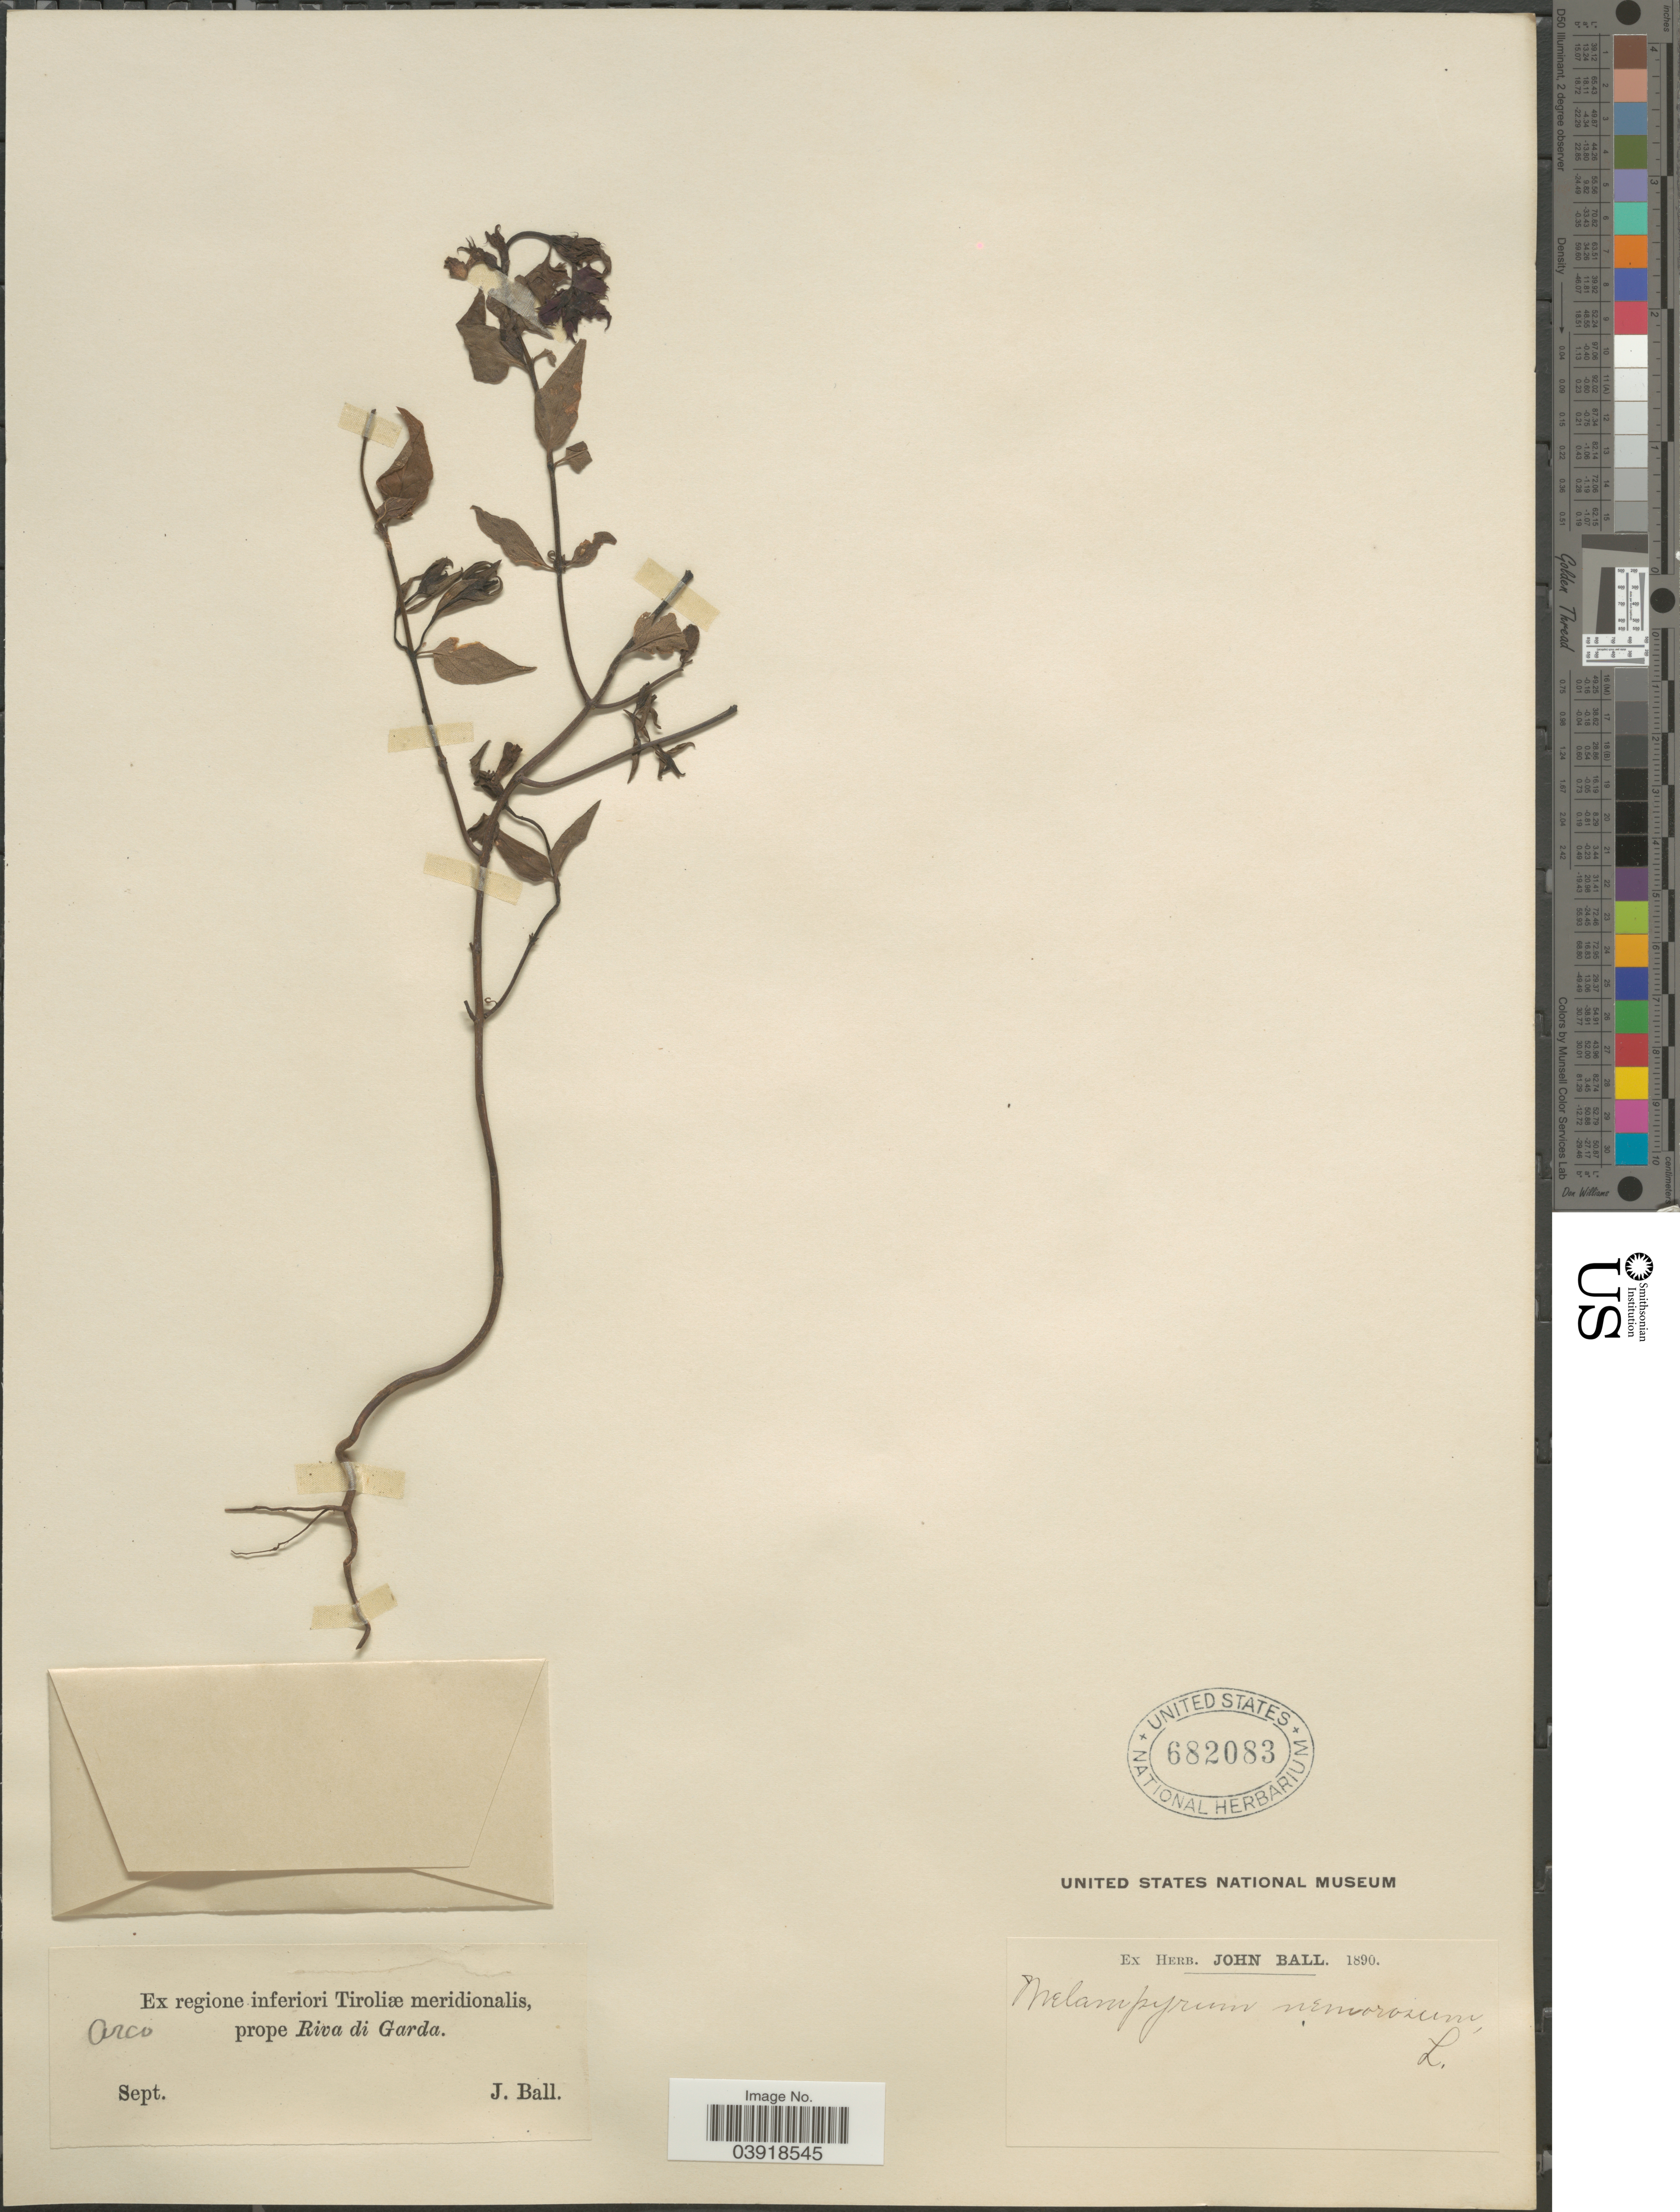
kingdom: Plantae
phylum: Tracheophyta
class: Magnoliopsida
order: Lamiales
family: Orobanchaceae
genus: Melampyrum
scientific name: Melampyrum nemorosum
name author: Baumg.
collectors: J. Ball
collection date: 1890-07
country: Italy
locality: Ex regione inferiori Tiroliæ meridionalis, prope Riva di Garda.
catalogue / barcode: US 682083